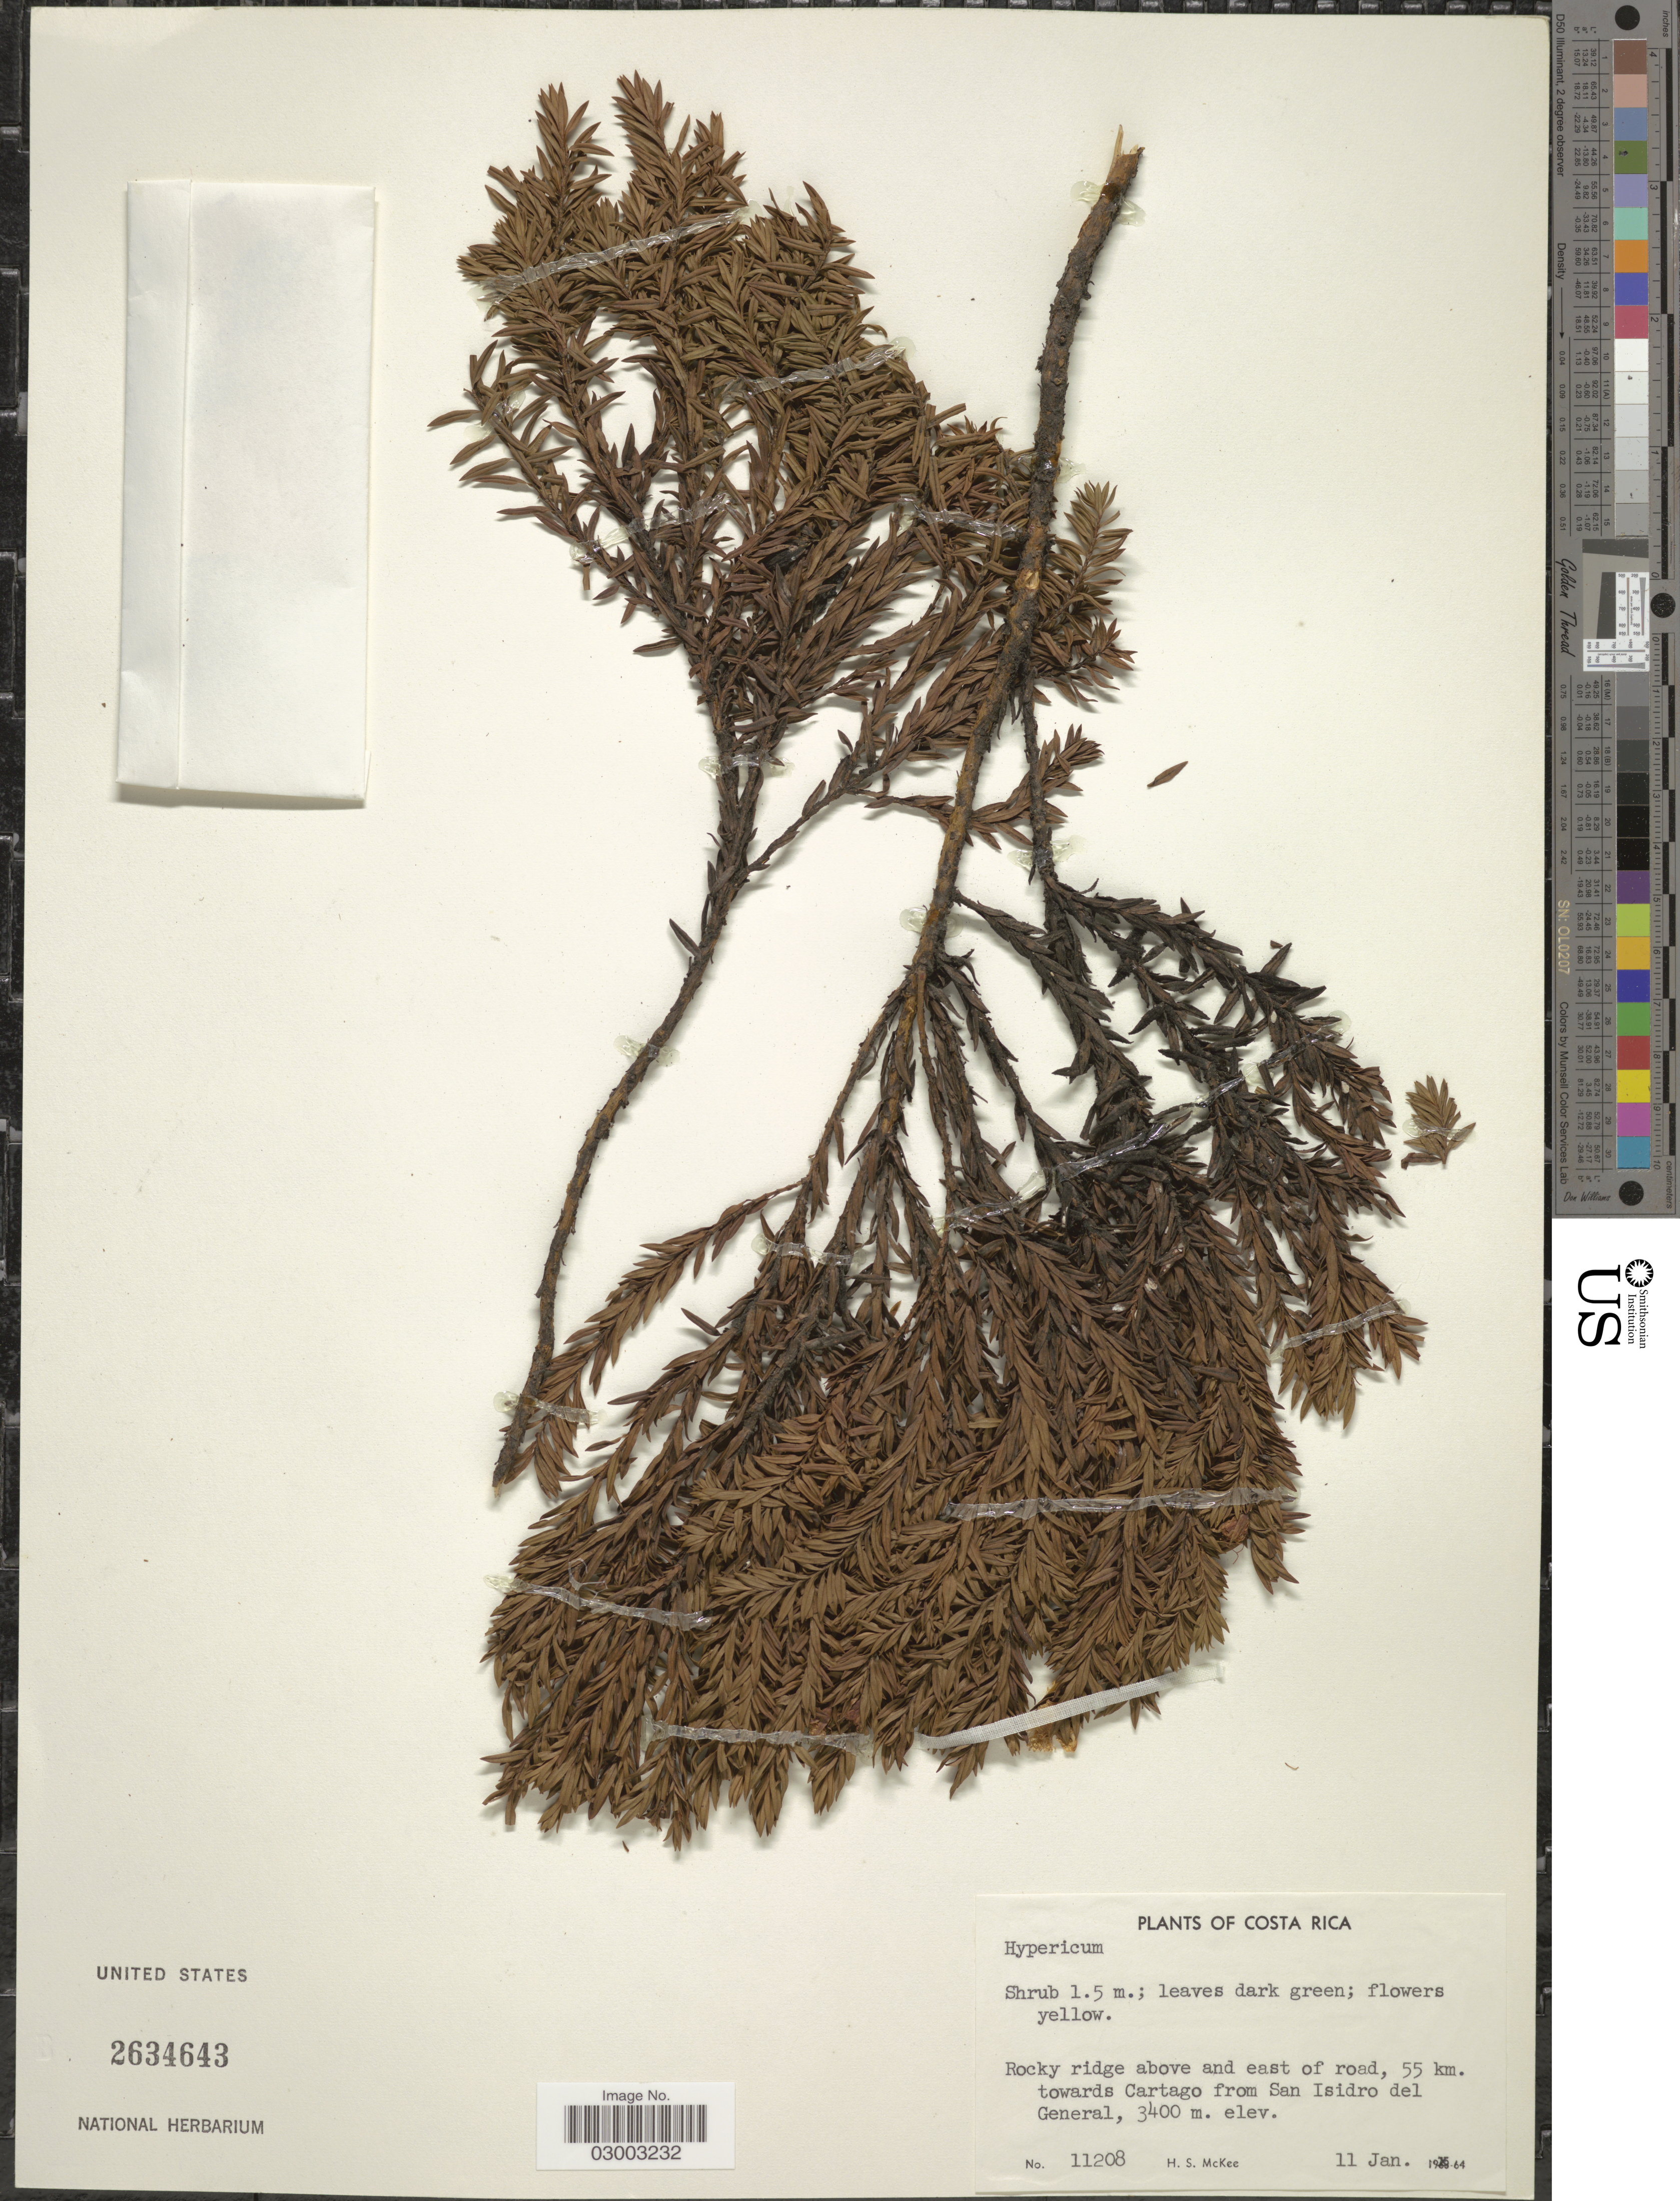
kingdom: Plantae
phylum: Tracheophyta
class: Magnoliopsida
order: Malpighiales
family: Hypericaceae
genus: Hypericum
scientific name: Hypericum irazuense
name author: Kuntze ex N. Robson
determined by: Strong, Mark T., (BOT), Smithsonian Institution - National Museum of Natural History (UNITED STATES)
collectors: H. S. McKee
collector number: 11208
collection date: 1964-01-11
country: Costa Rica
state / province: Cartago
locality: Rocky ridge above and east of road, 55 km. towards Cartago from San Isidro del General.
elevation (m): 3400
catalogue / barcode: US 2634643